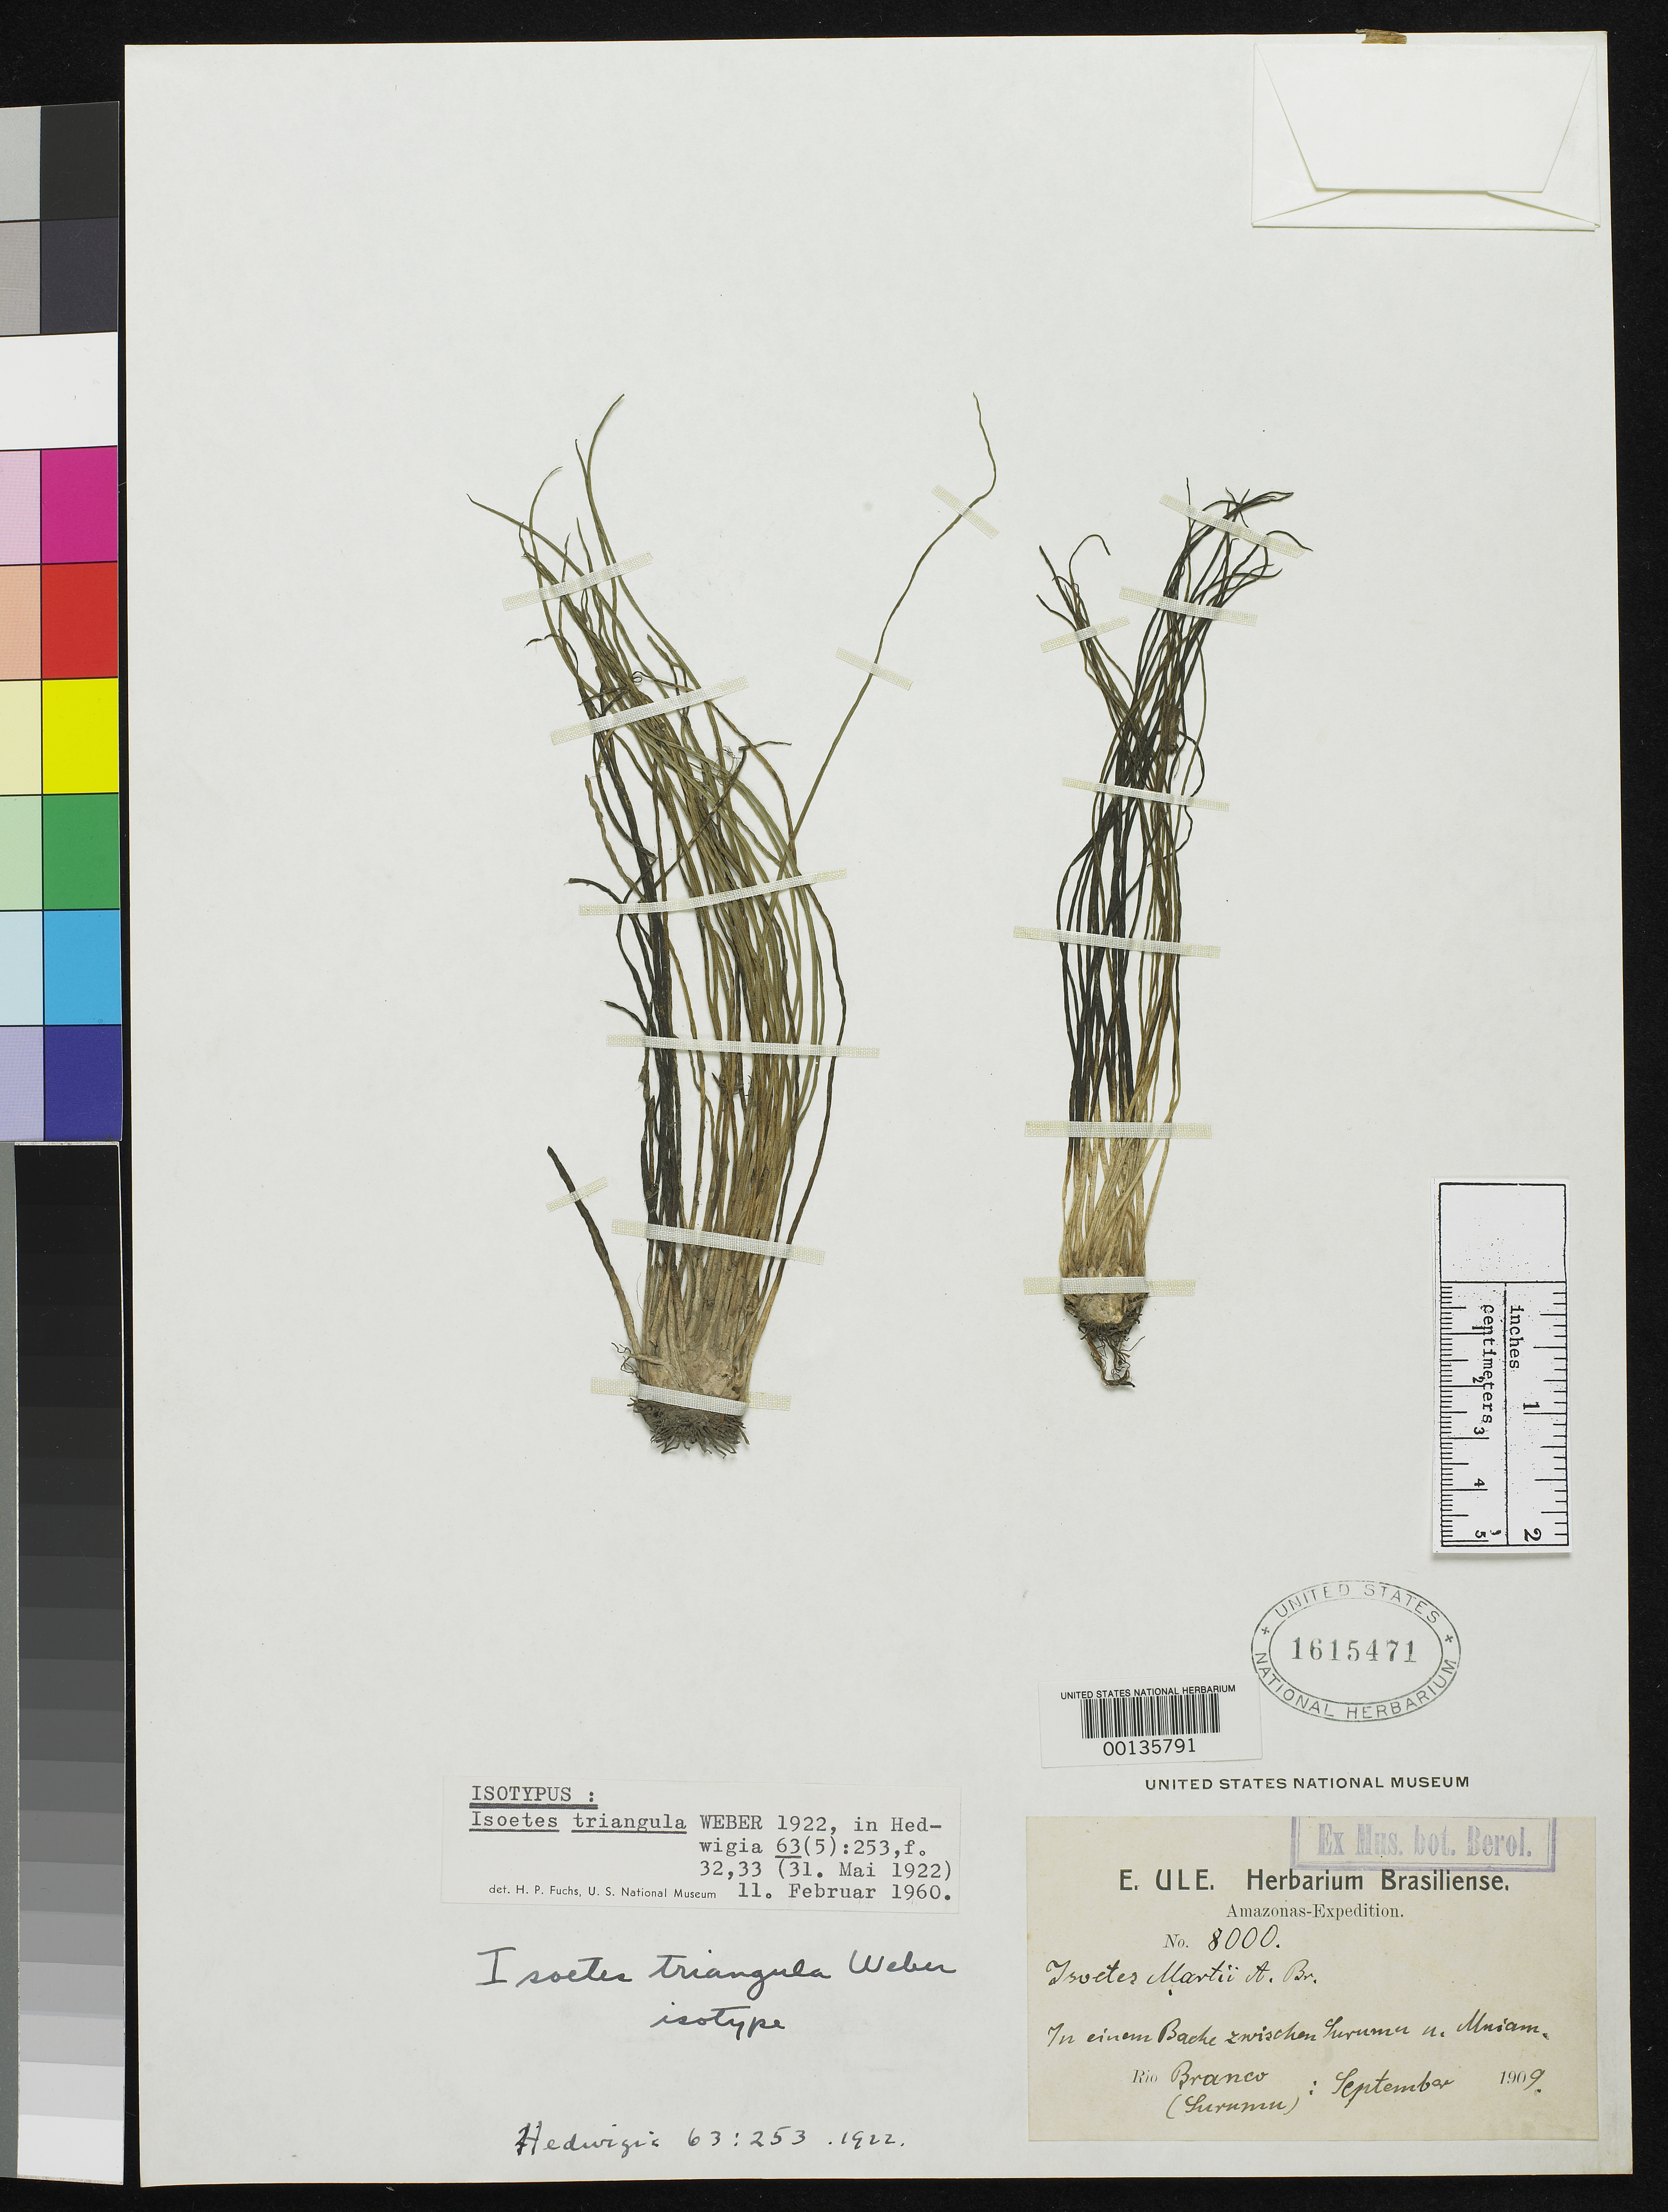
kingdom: Plantae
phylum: Tracheophyta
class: Lycopodiopsida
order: Isoetales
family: Isoetaceae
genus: Isoetes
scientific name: Isoetes triangula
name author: U. Weber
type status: Isotype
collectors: E. H. Ule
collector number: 8000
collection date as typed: Sep 1909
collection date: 1909-09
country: Brazil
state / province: Amazonas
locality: Rio Branco.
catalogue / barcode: US 1615471